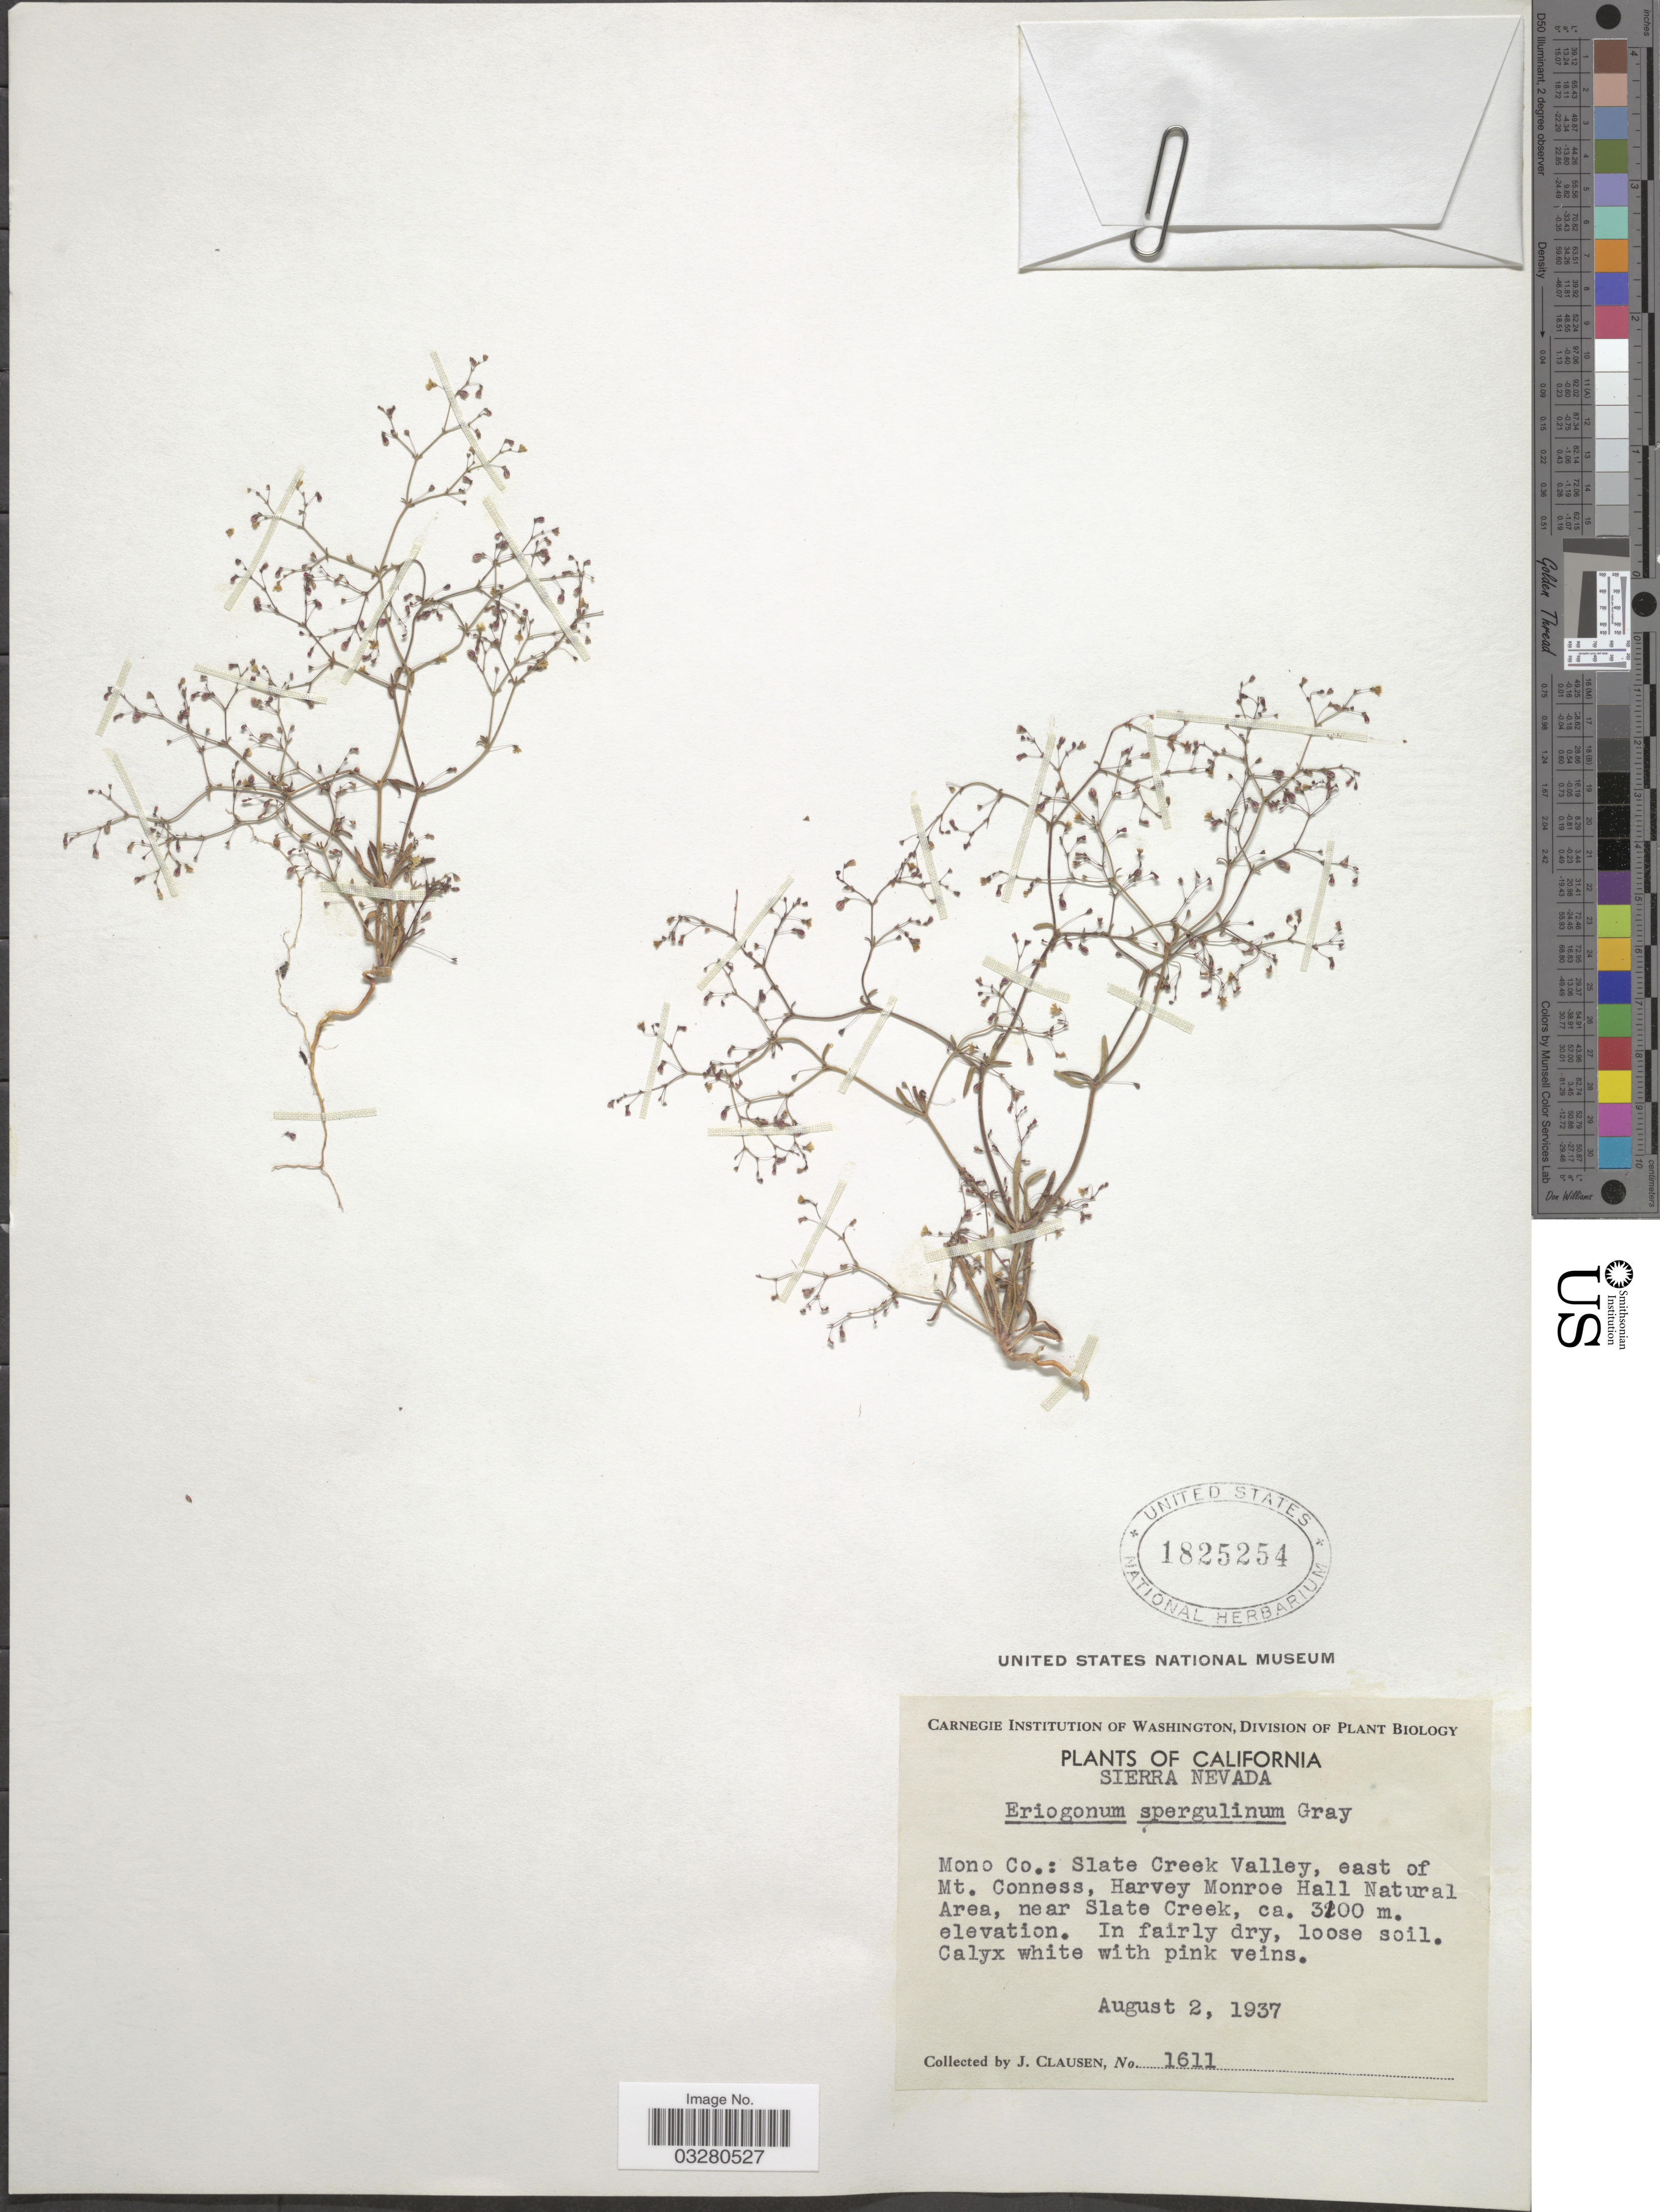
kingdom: Plantae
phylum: Tracheophyta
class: Magnoliopsida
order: Caryophyllales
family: Polygonaceae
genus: Eriogonum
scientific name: Eriogonum spergulinum var. reddingianum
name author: (M.E. Jones) J.T. Howell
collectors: J. Clausen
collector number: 1611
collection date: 1937-08-02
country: United States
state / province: California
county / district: Mono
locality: Sierra Nevada. Mono Co.: Slate Creek Valley, east of Mt. Conness, Harvey Monroe Hall Natural Area, near Slate Creek.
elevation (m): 3100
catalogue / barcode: US 1825254